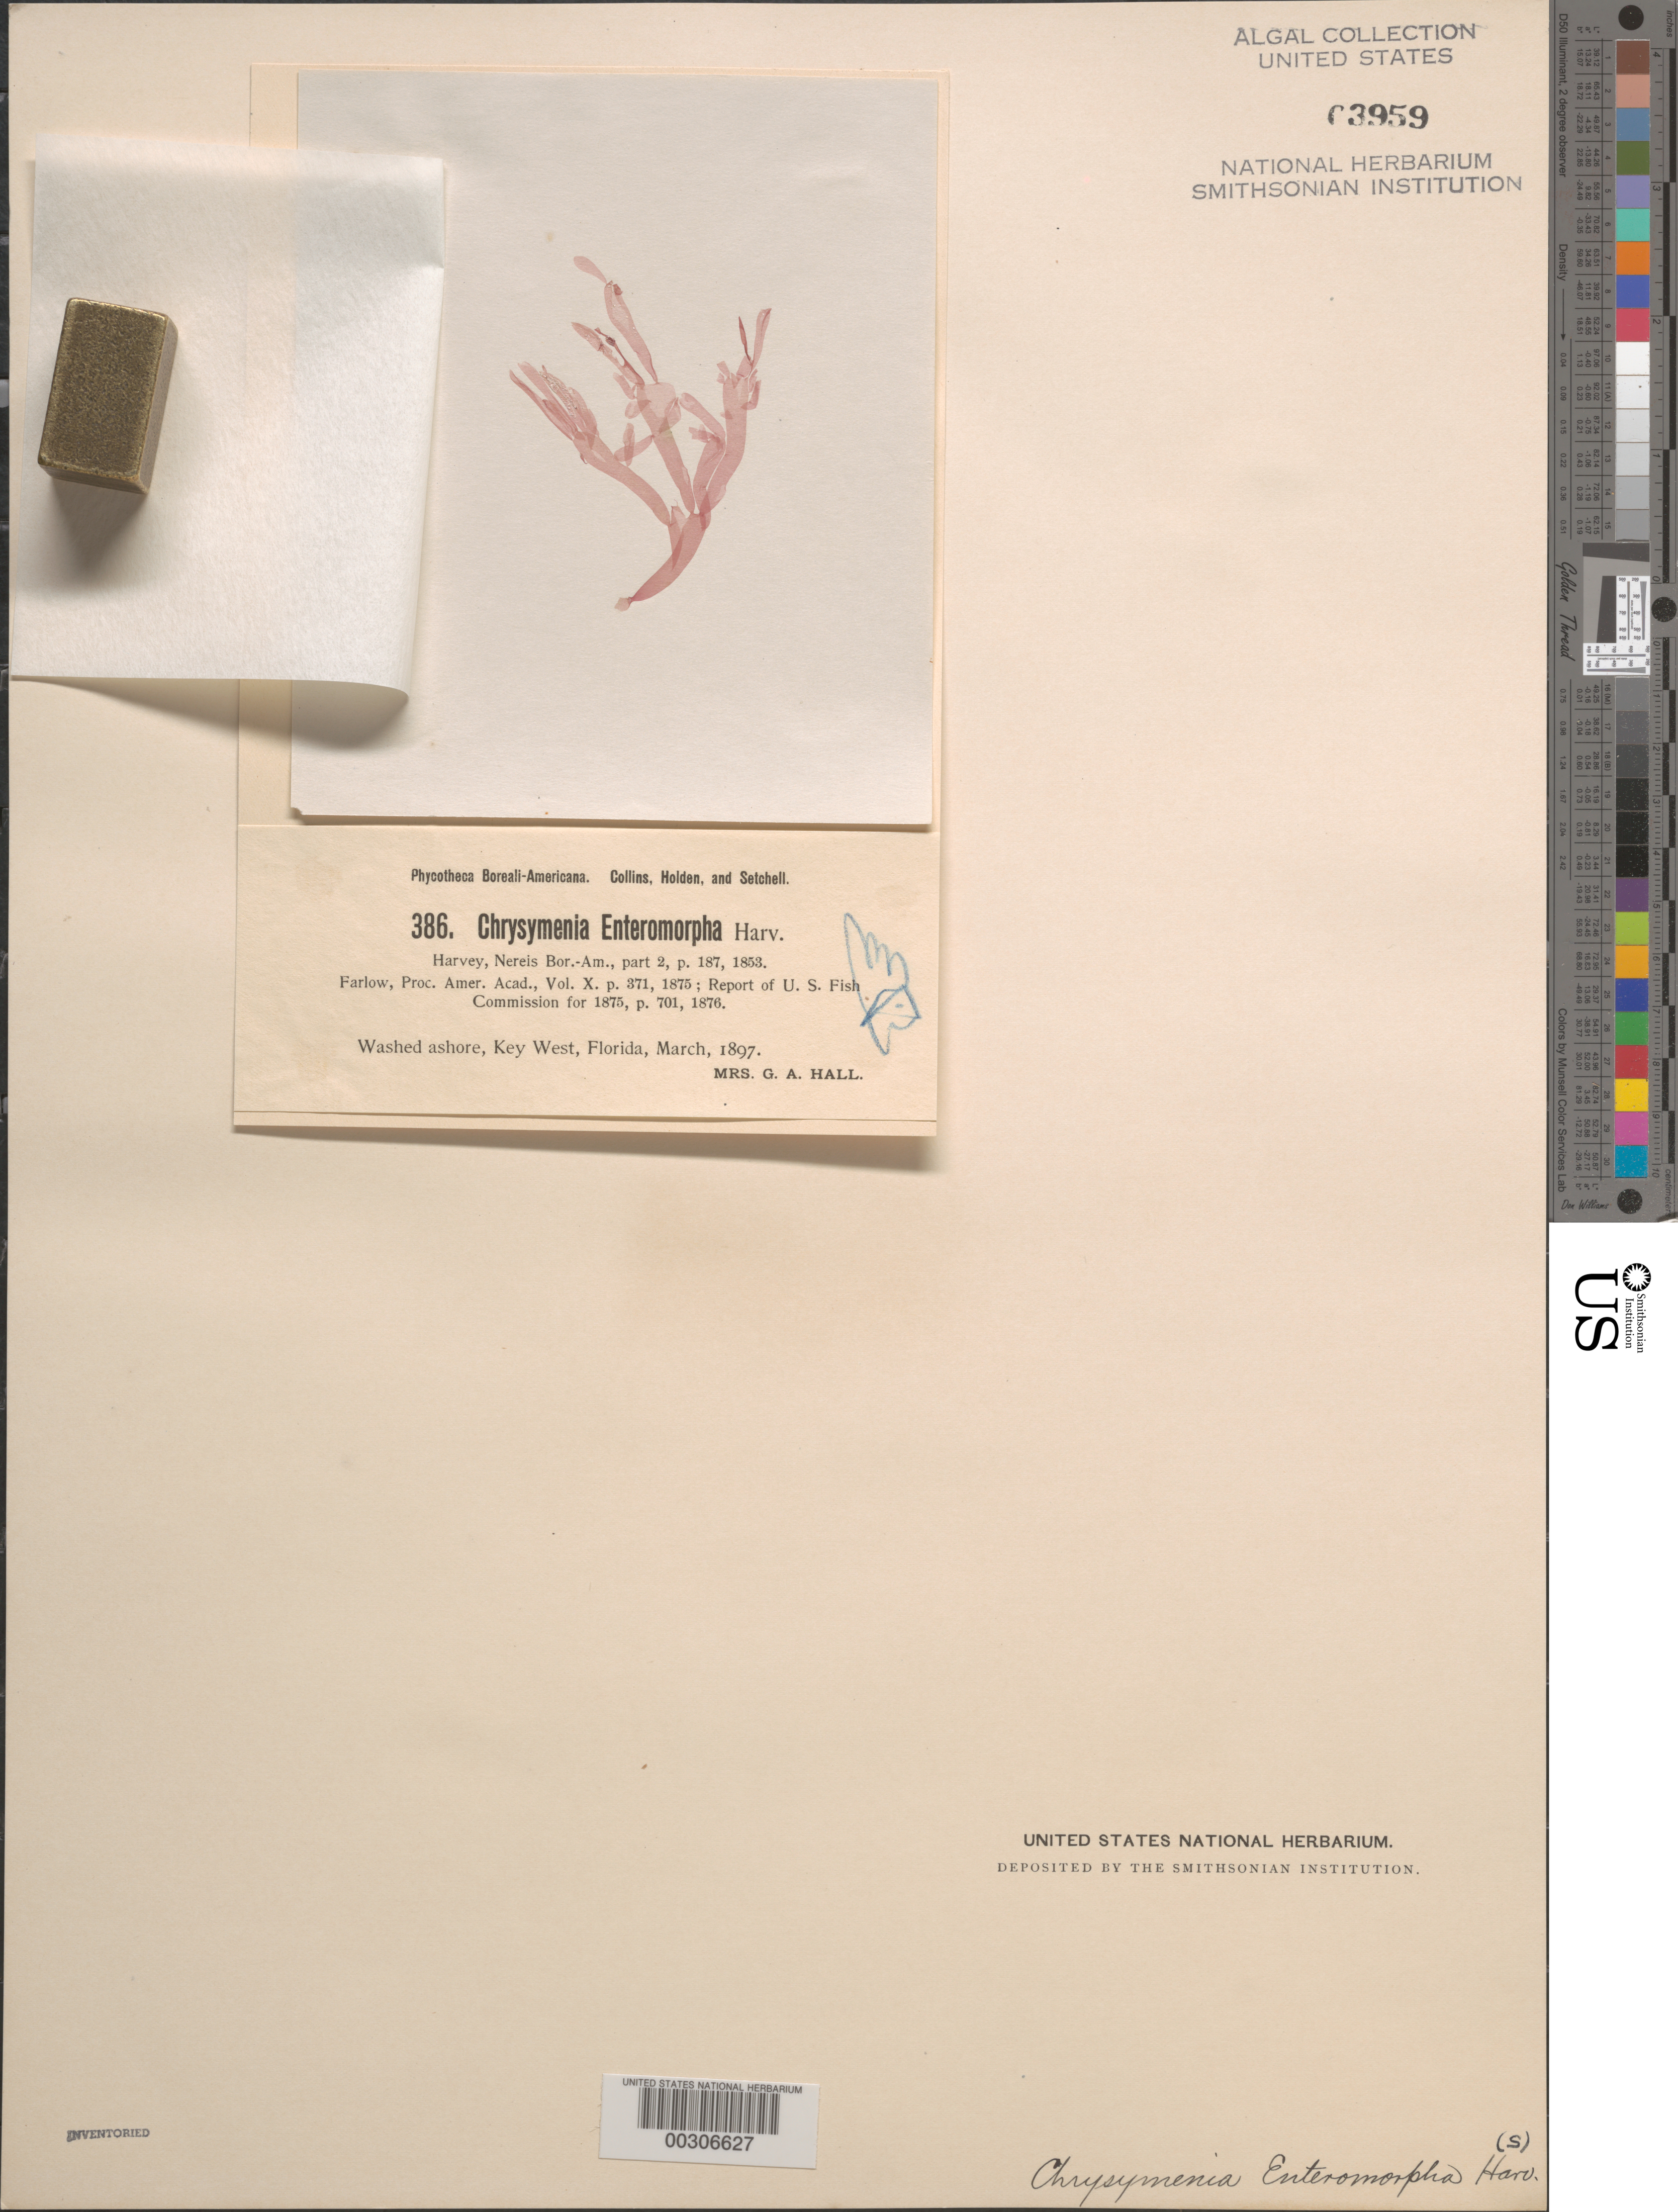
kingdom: Plantae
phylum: Rhodophyta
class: Florideophyceae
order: Rhodymeniales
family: Rhodymeniaceae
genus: Botryocladia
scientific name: Botryocladia enteromorpha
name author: (Harv.) W.E. Schmidt et al. in W.E. Schmidt et al.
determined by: Algae name updating Project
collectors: Mrs. Hall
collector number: PB-A 386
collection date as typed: Mar 1897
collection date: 1897-03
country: United States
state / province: Florida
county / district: Monroe County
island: Key West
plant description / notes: Collins, Holden & Setchell, Phycotheca Boreali-Americana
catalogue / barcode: US 3959